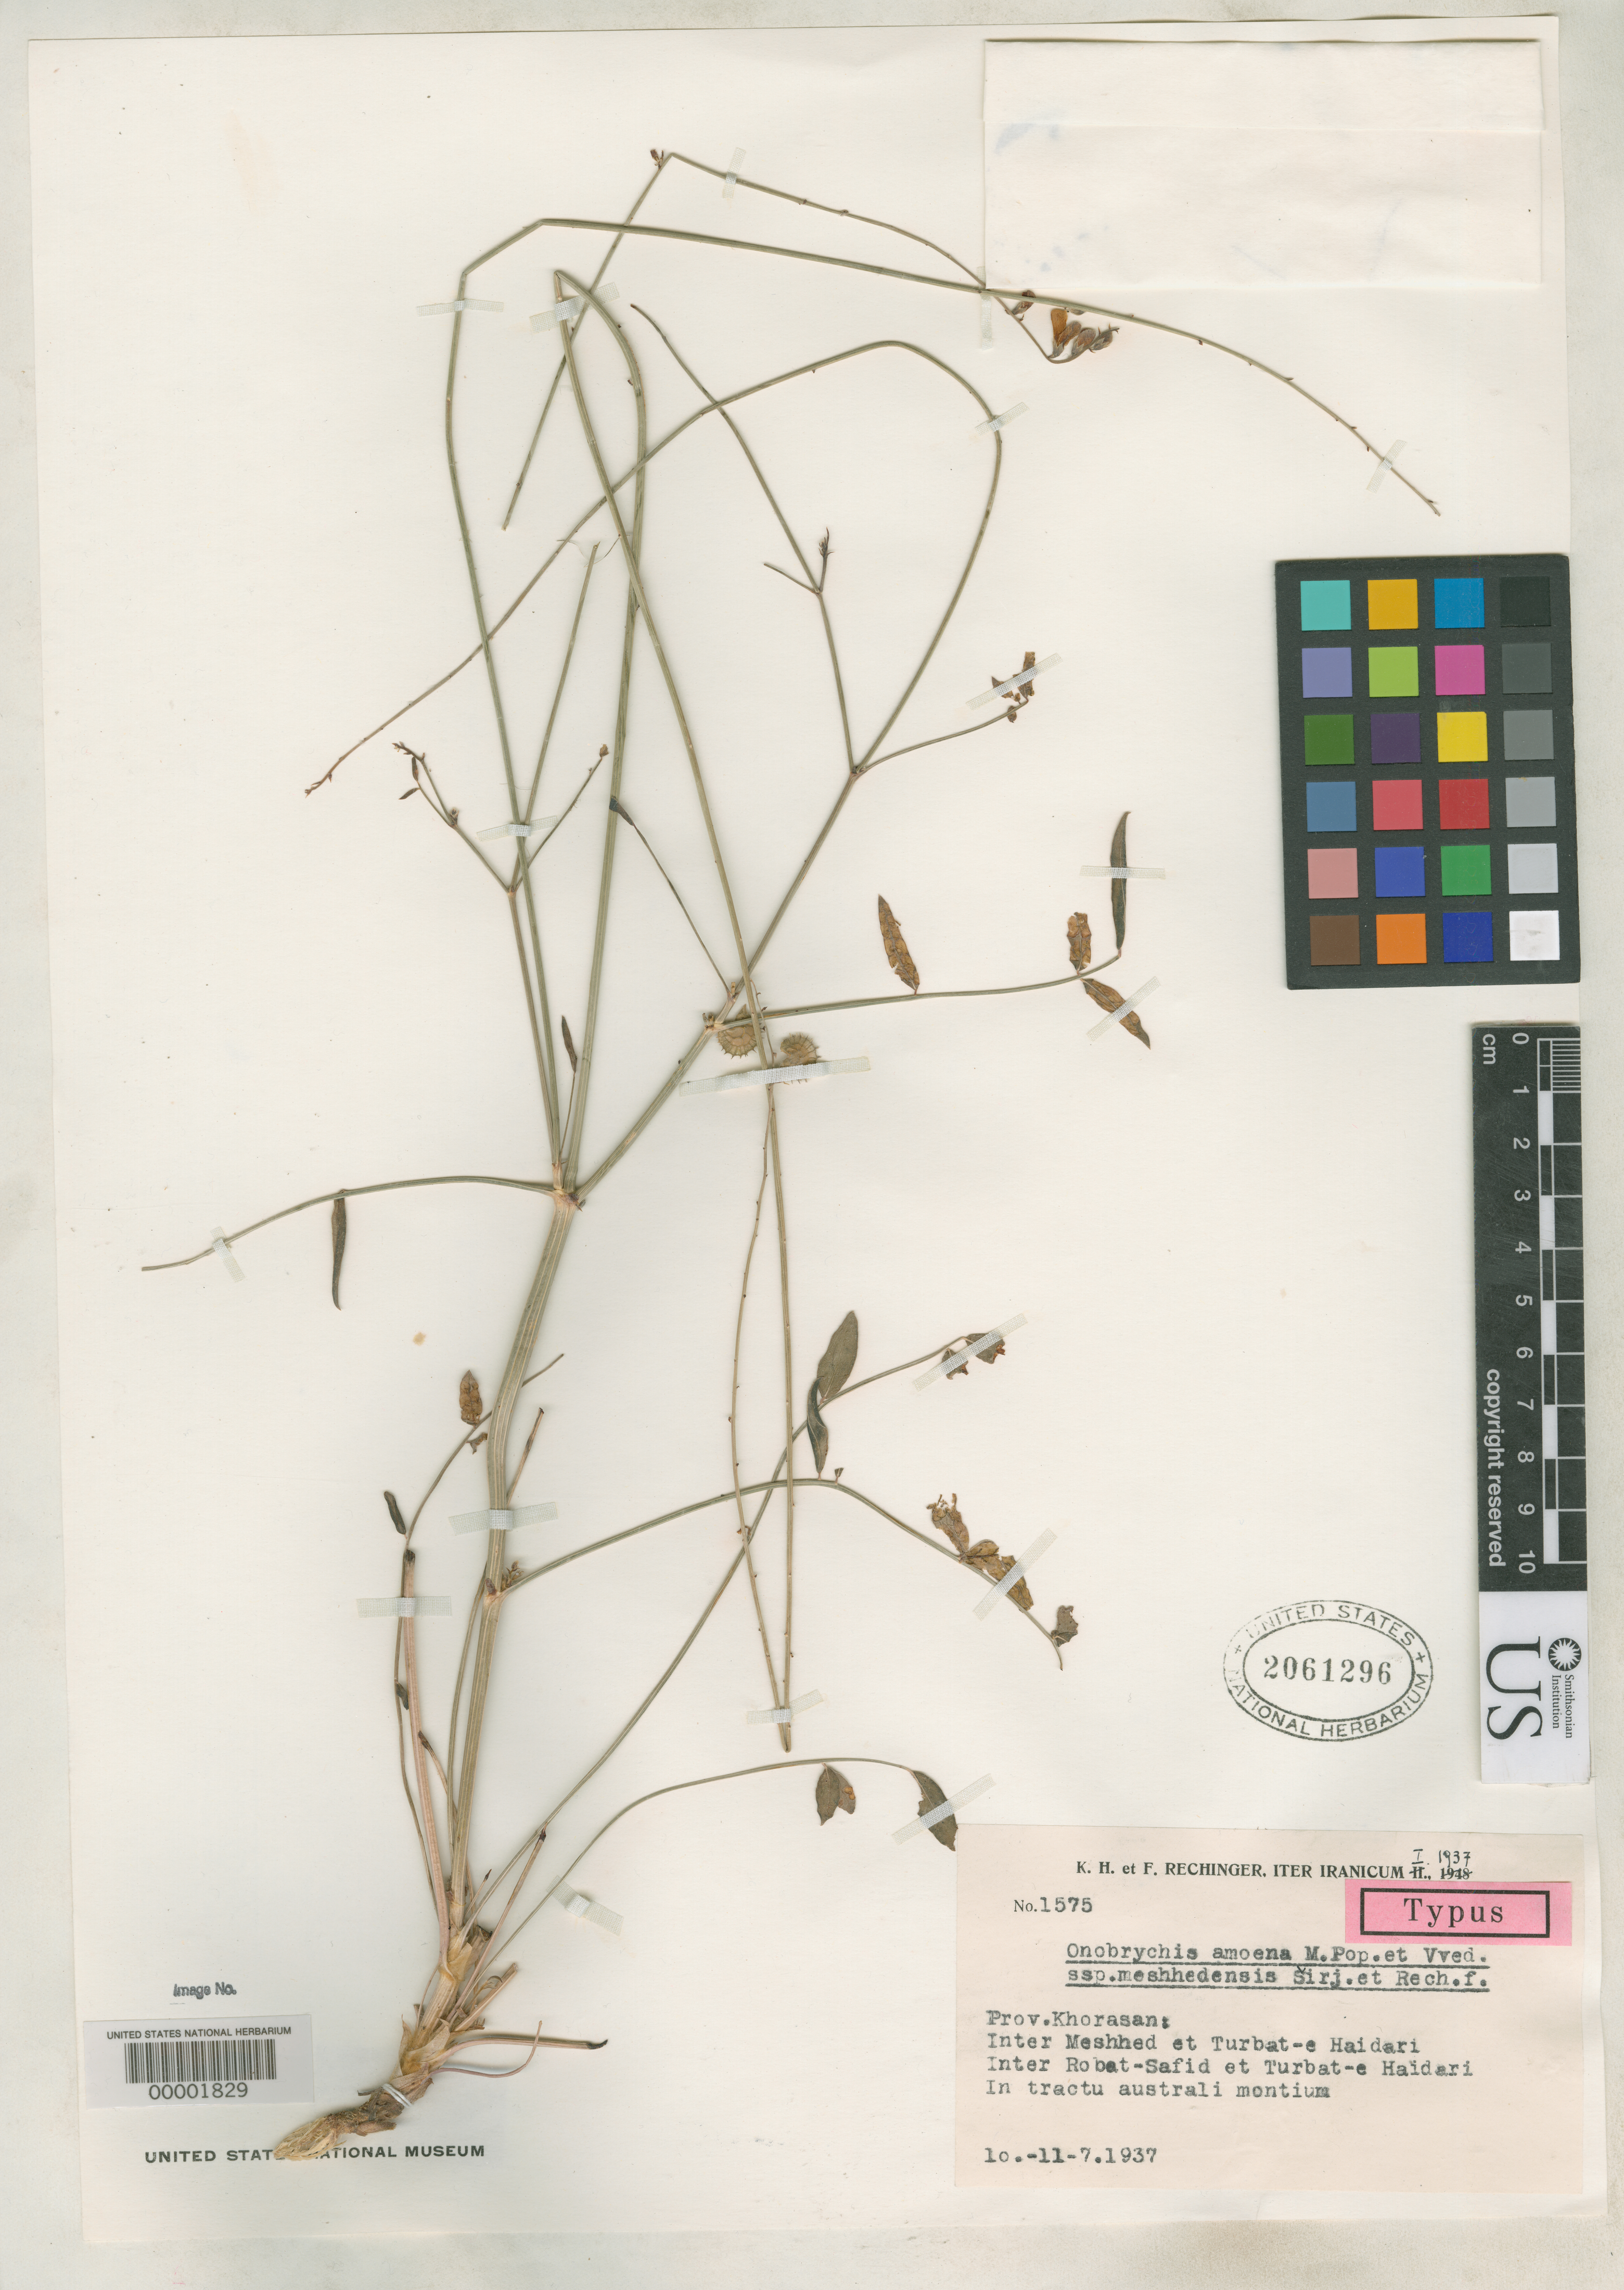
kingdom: Plantae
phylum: Tracheophyta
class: Magnoliopsida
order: Fabales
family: Fabaceae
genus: Onobrychis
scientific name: Onobrychis amoena var. meshhedensis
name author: Širj. & Rech. f.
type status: Isotype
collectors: K. H. Rechinger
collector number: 1575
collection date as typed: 10 Jul 1937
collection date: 1937-07-10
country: Iran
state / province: Khorasan [obsolete]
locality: Meshhed, Turbat-e-Haidari.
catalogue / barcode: US 2061276